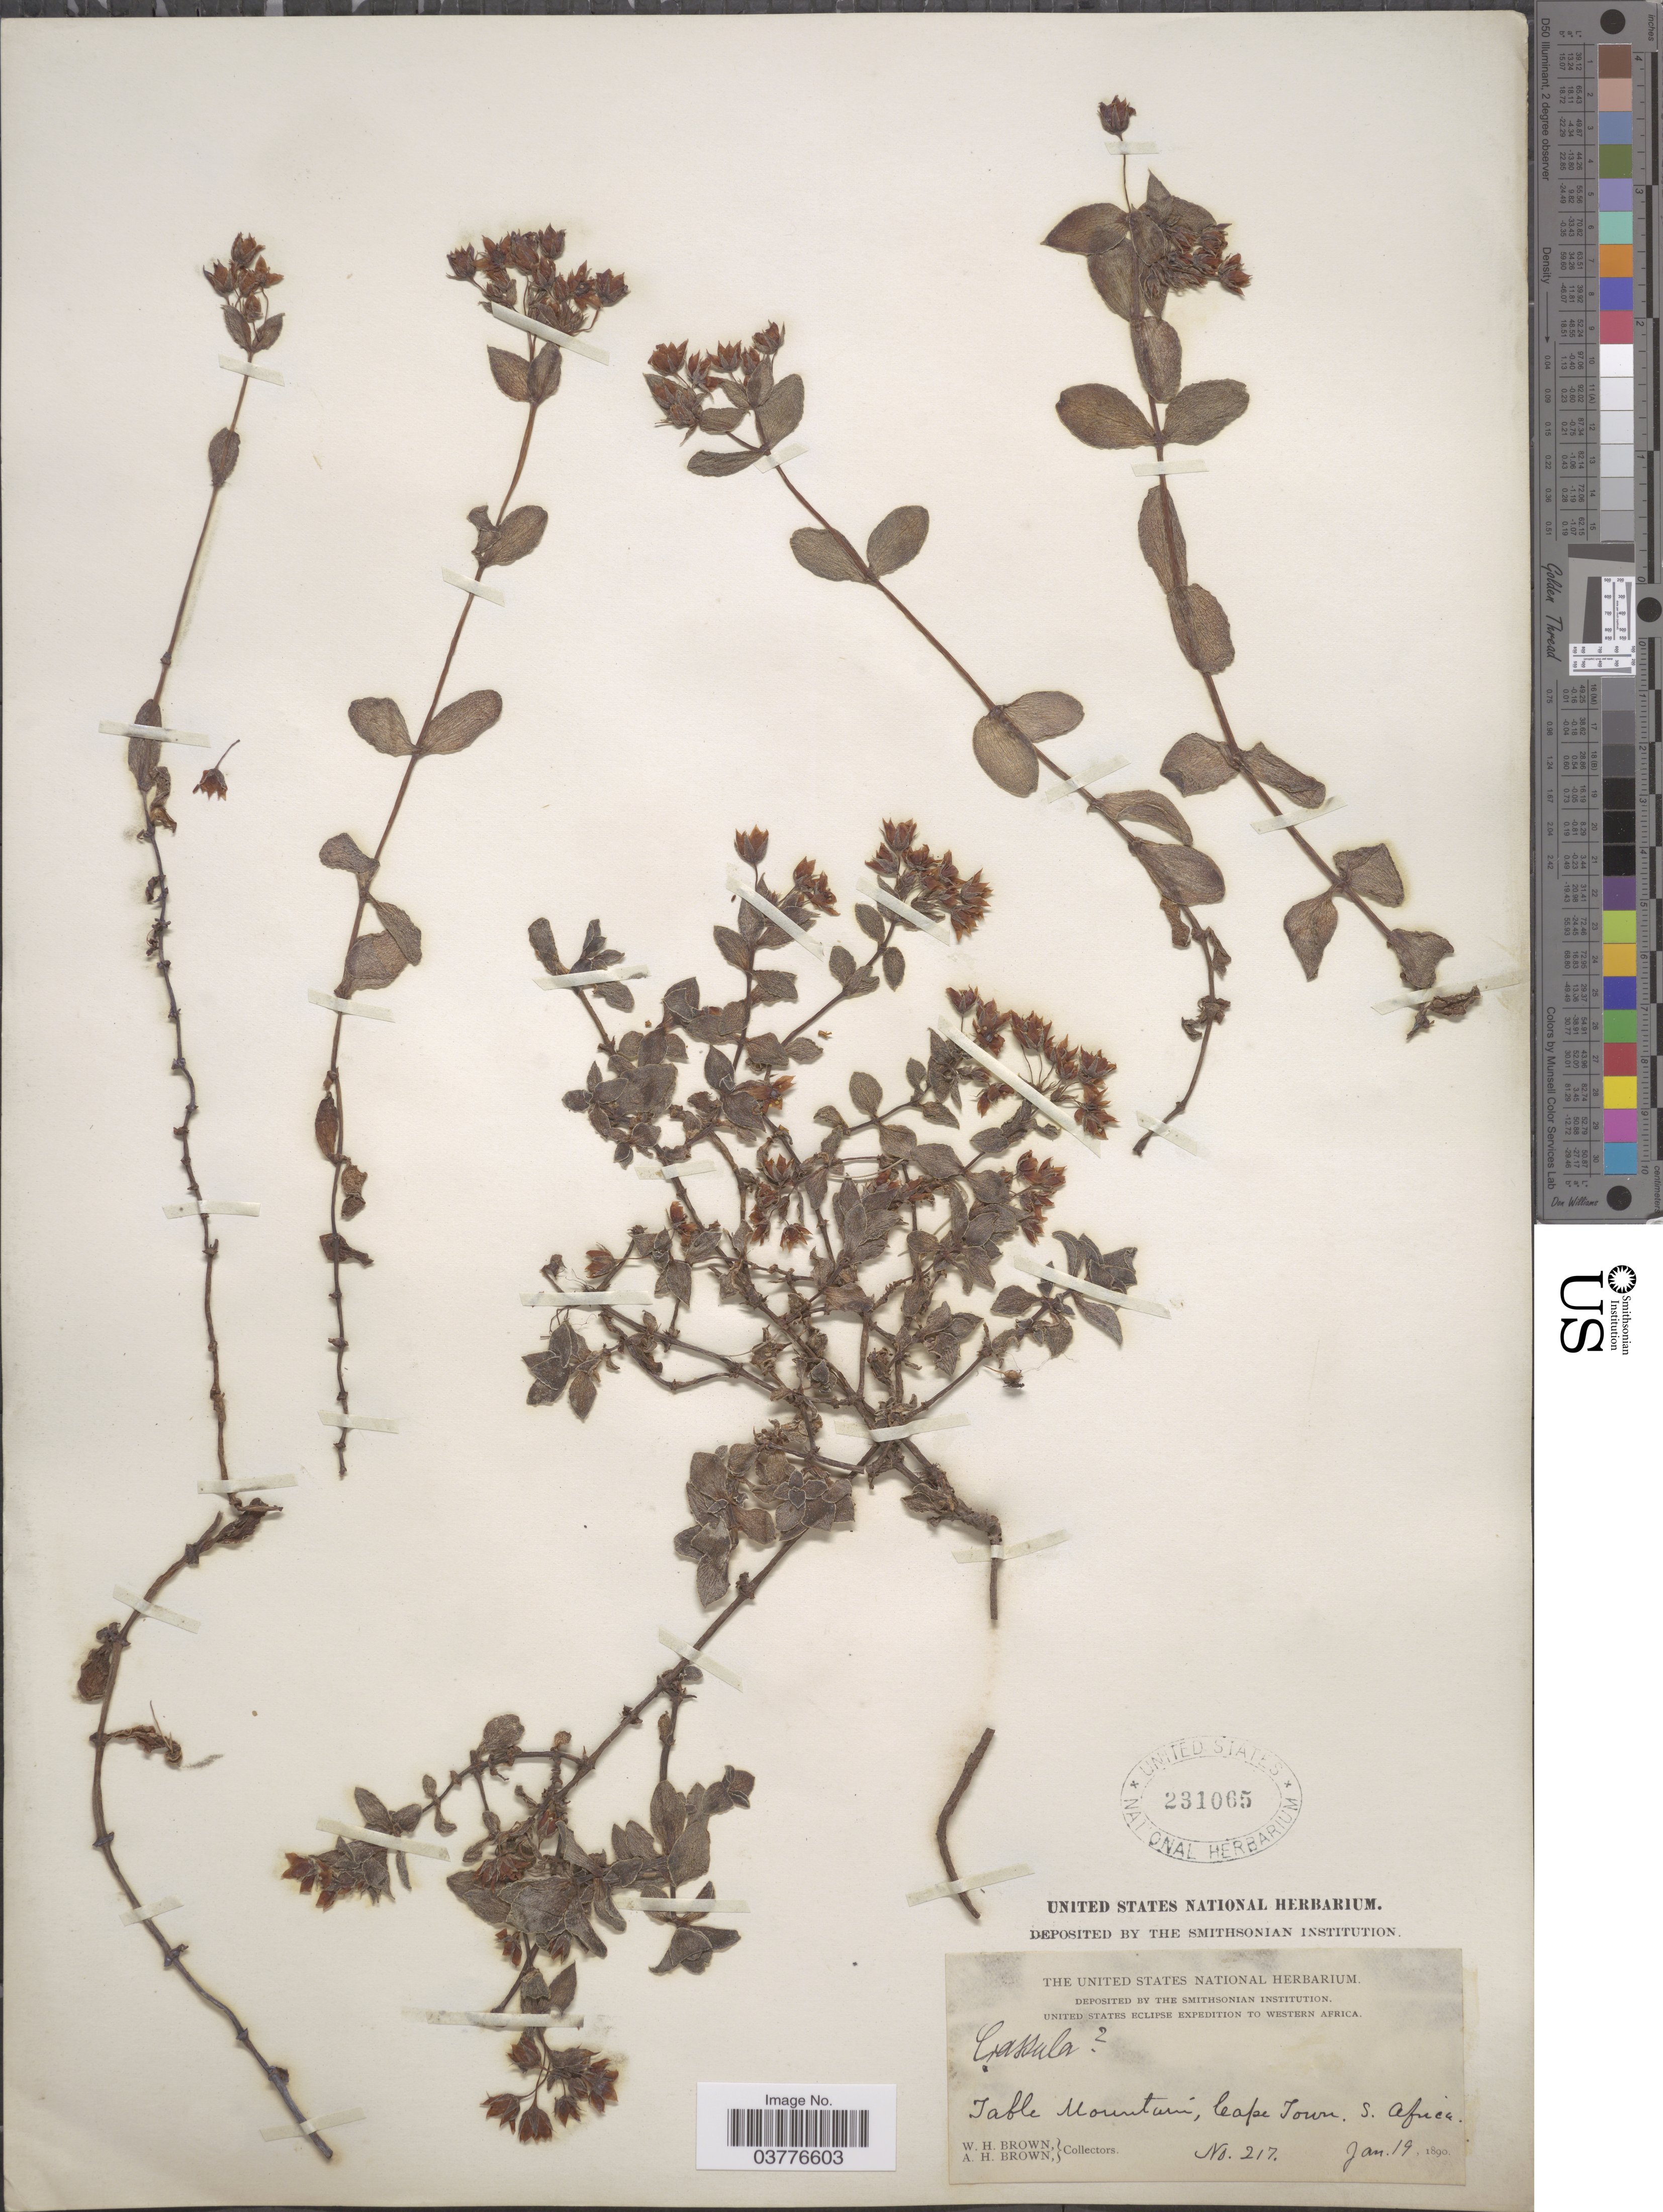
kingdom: Plantae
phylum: Tracheophyta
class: Magnoliopsida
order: Saxifragales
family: Crassulaceae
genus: Crassula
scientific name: Crassula sp.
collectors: W. H. Brown & A. H. Brown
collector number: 217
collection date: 1890-01-19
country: South Africa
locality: Western Africa. Table Mountain, Cape Town. S. Africa.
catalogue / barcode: US 231065